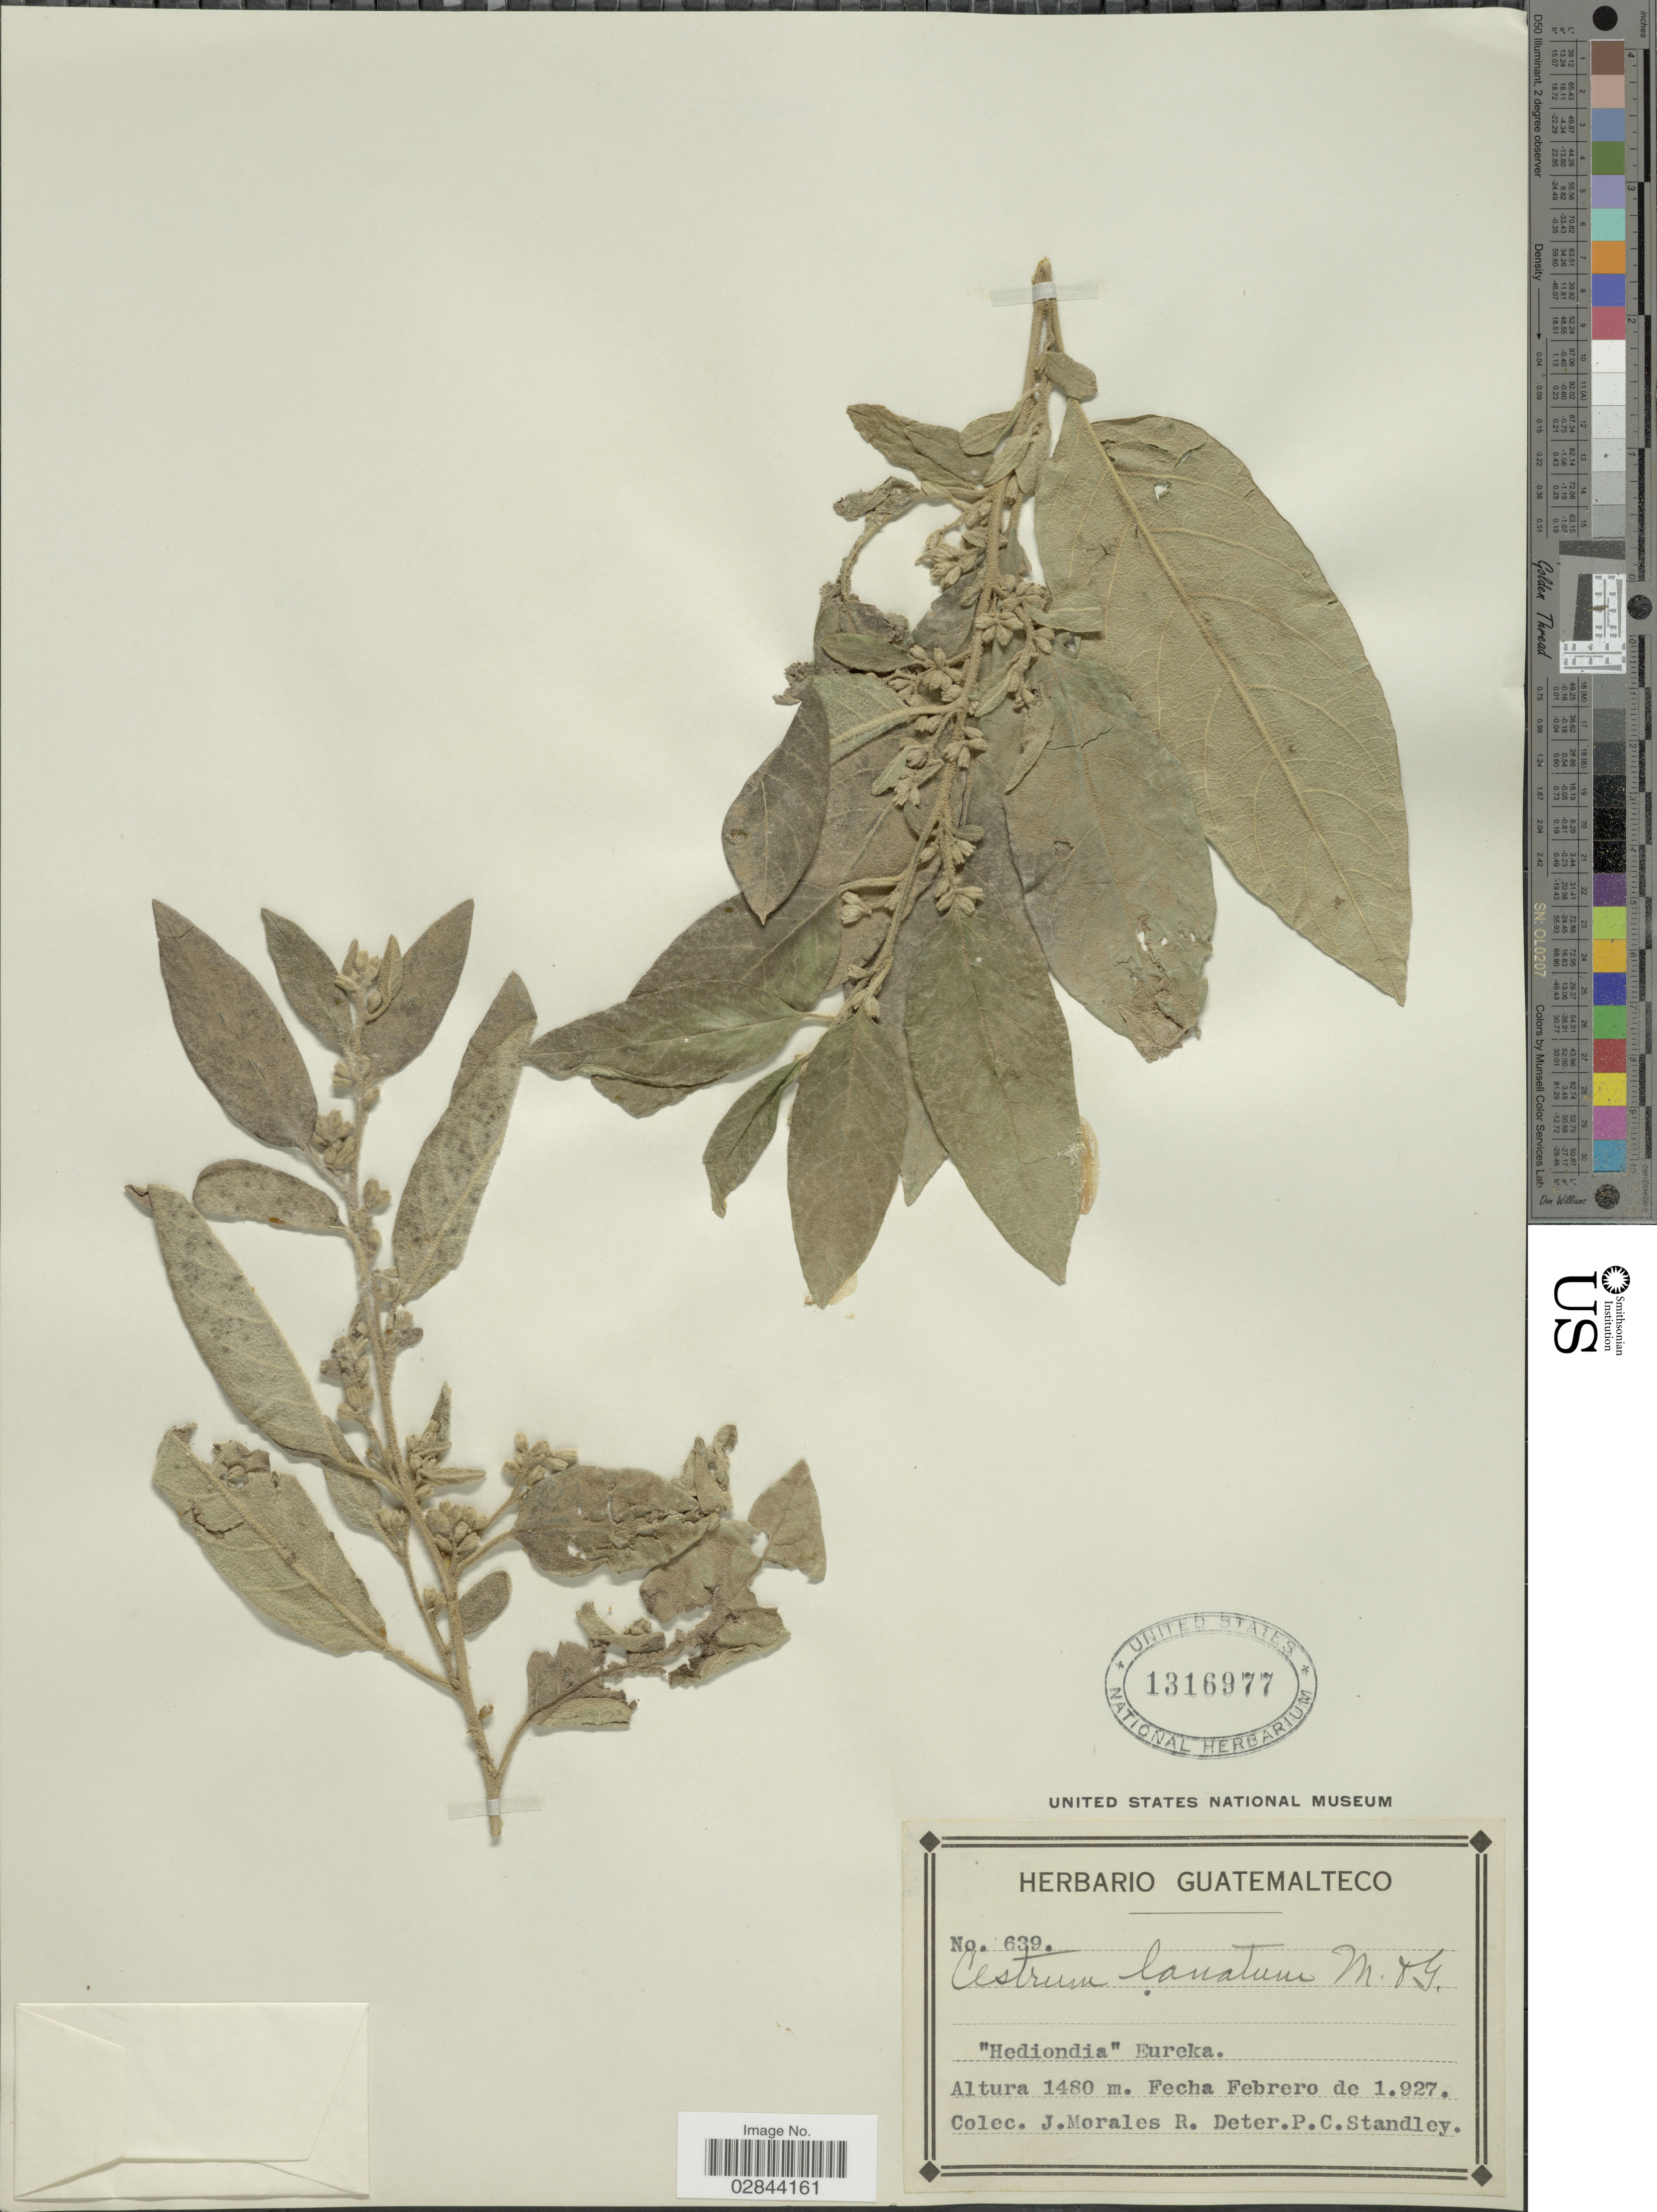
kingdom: Plantae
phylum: Tracheophyta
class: Magnoliopsida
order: Solanales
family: Solanaceae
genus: Cestrum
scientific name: Cestrum lanatum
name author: M. Martens & Galeotti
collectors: J. Morales R.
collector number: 639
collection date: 1927-02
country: Guatemala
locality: Hediondia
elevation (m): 1480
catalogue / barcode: US 1316977